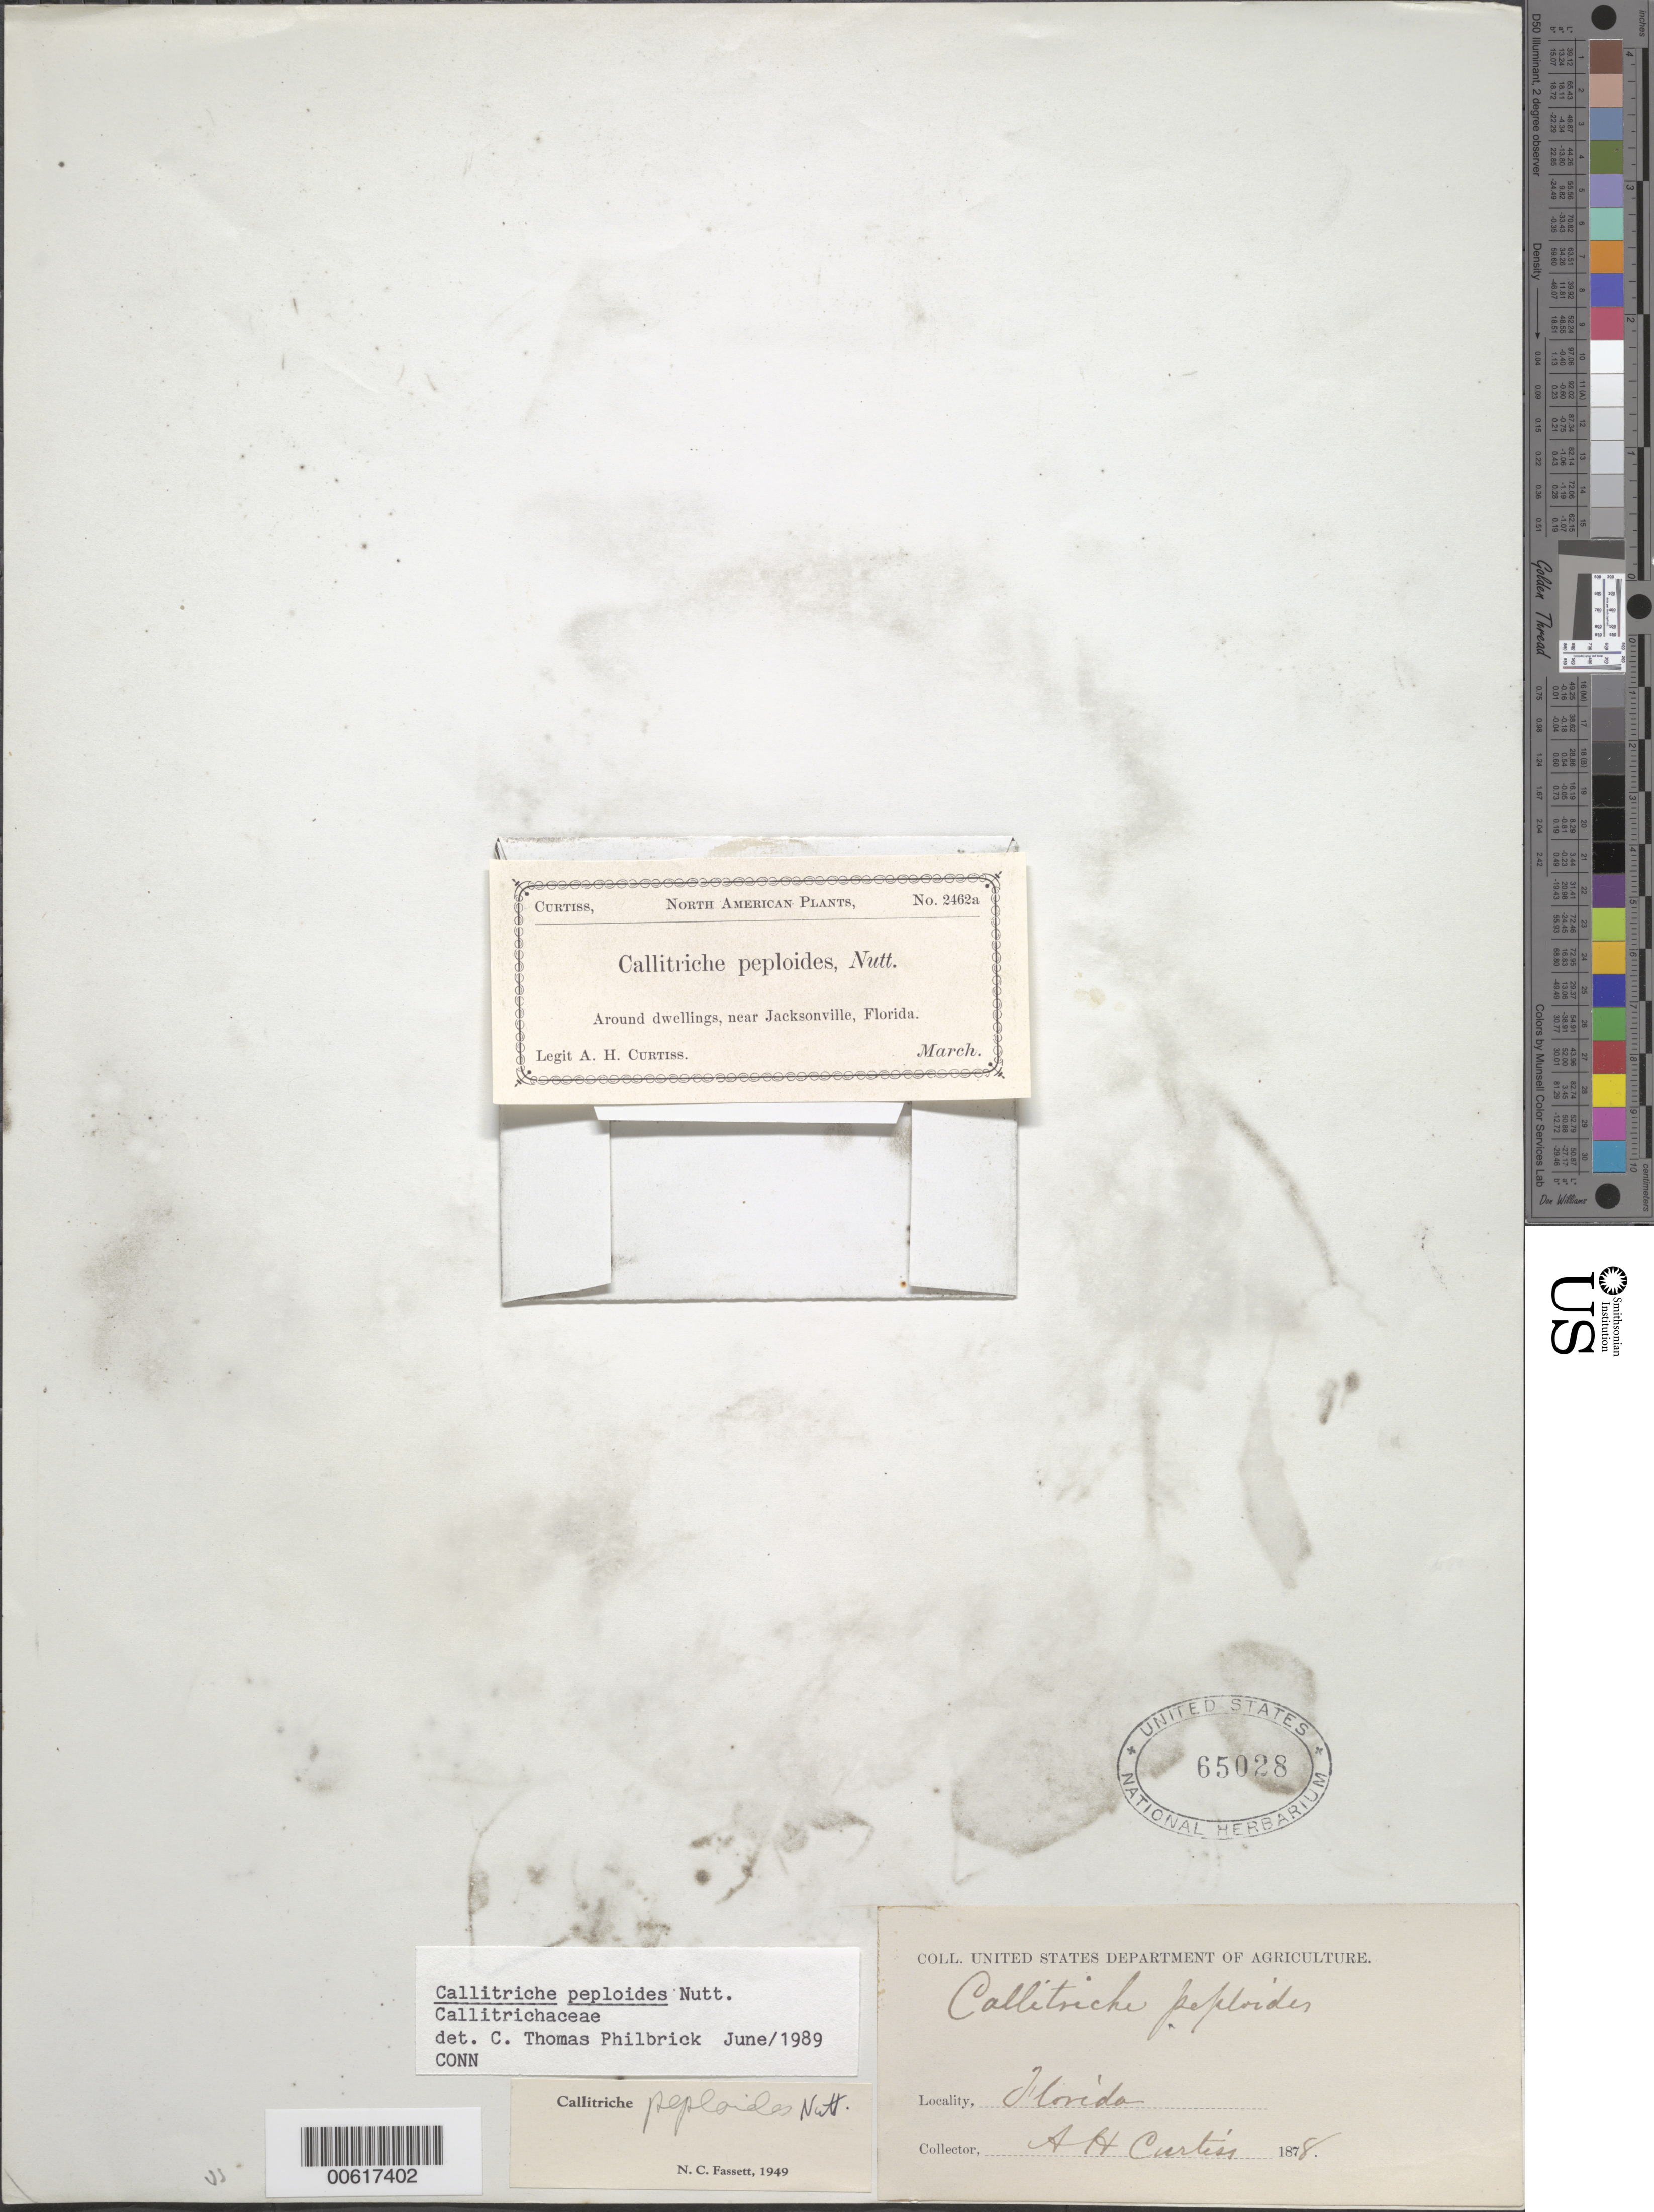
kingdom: Plantae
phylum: Tracheophyta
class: Magnoliopsida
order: Lamiales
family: Plantaginaceae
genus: Callitriche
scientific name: Callitriche peploides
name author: Nutt.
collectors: A. H. Curtiss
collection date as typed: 1878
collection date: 1878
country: United States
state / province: Florida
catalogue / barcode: US 65028